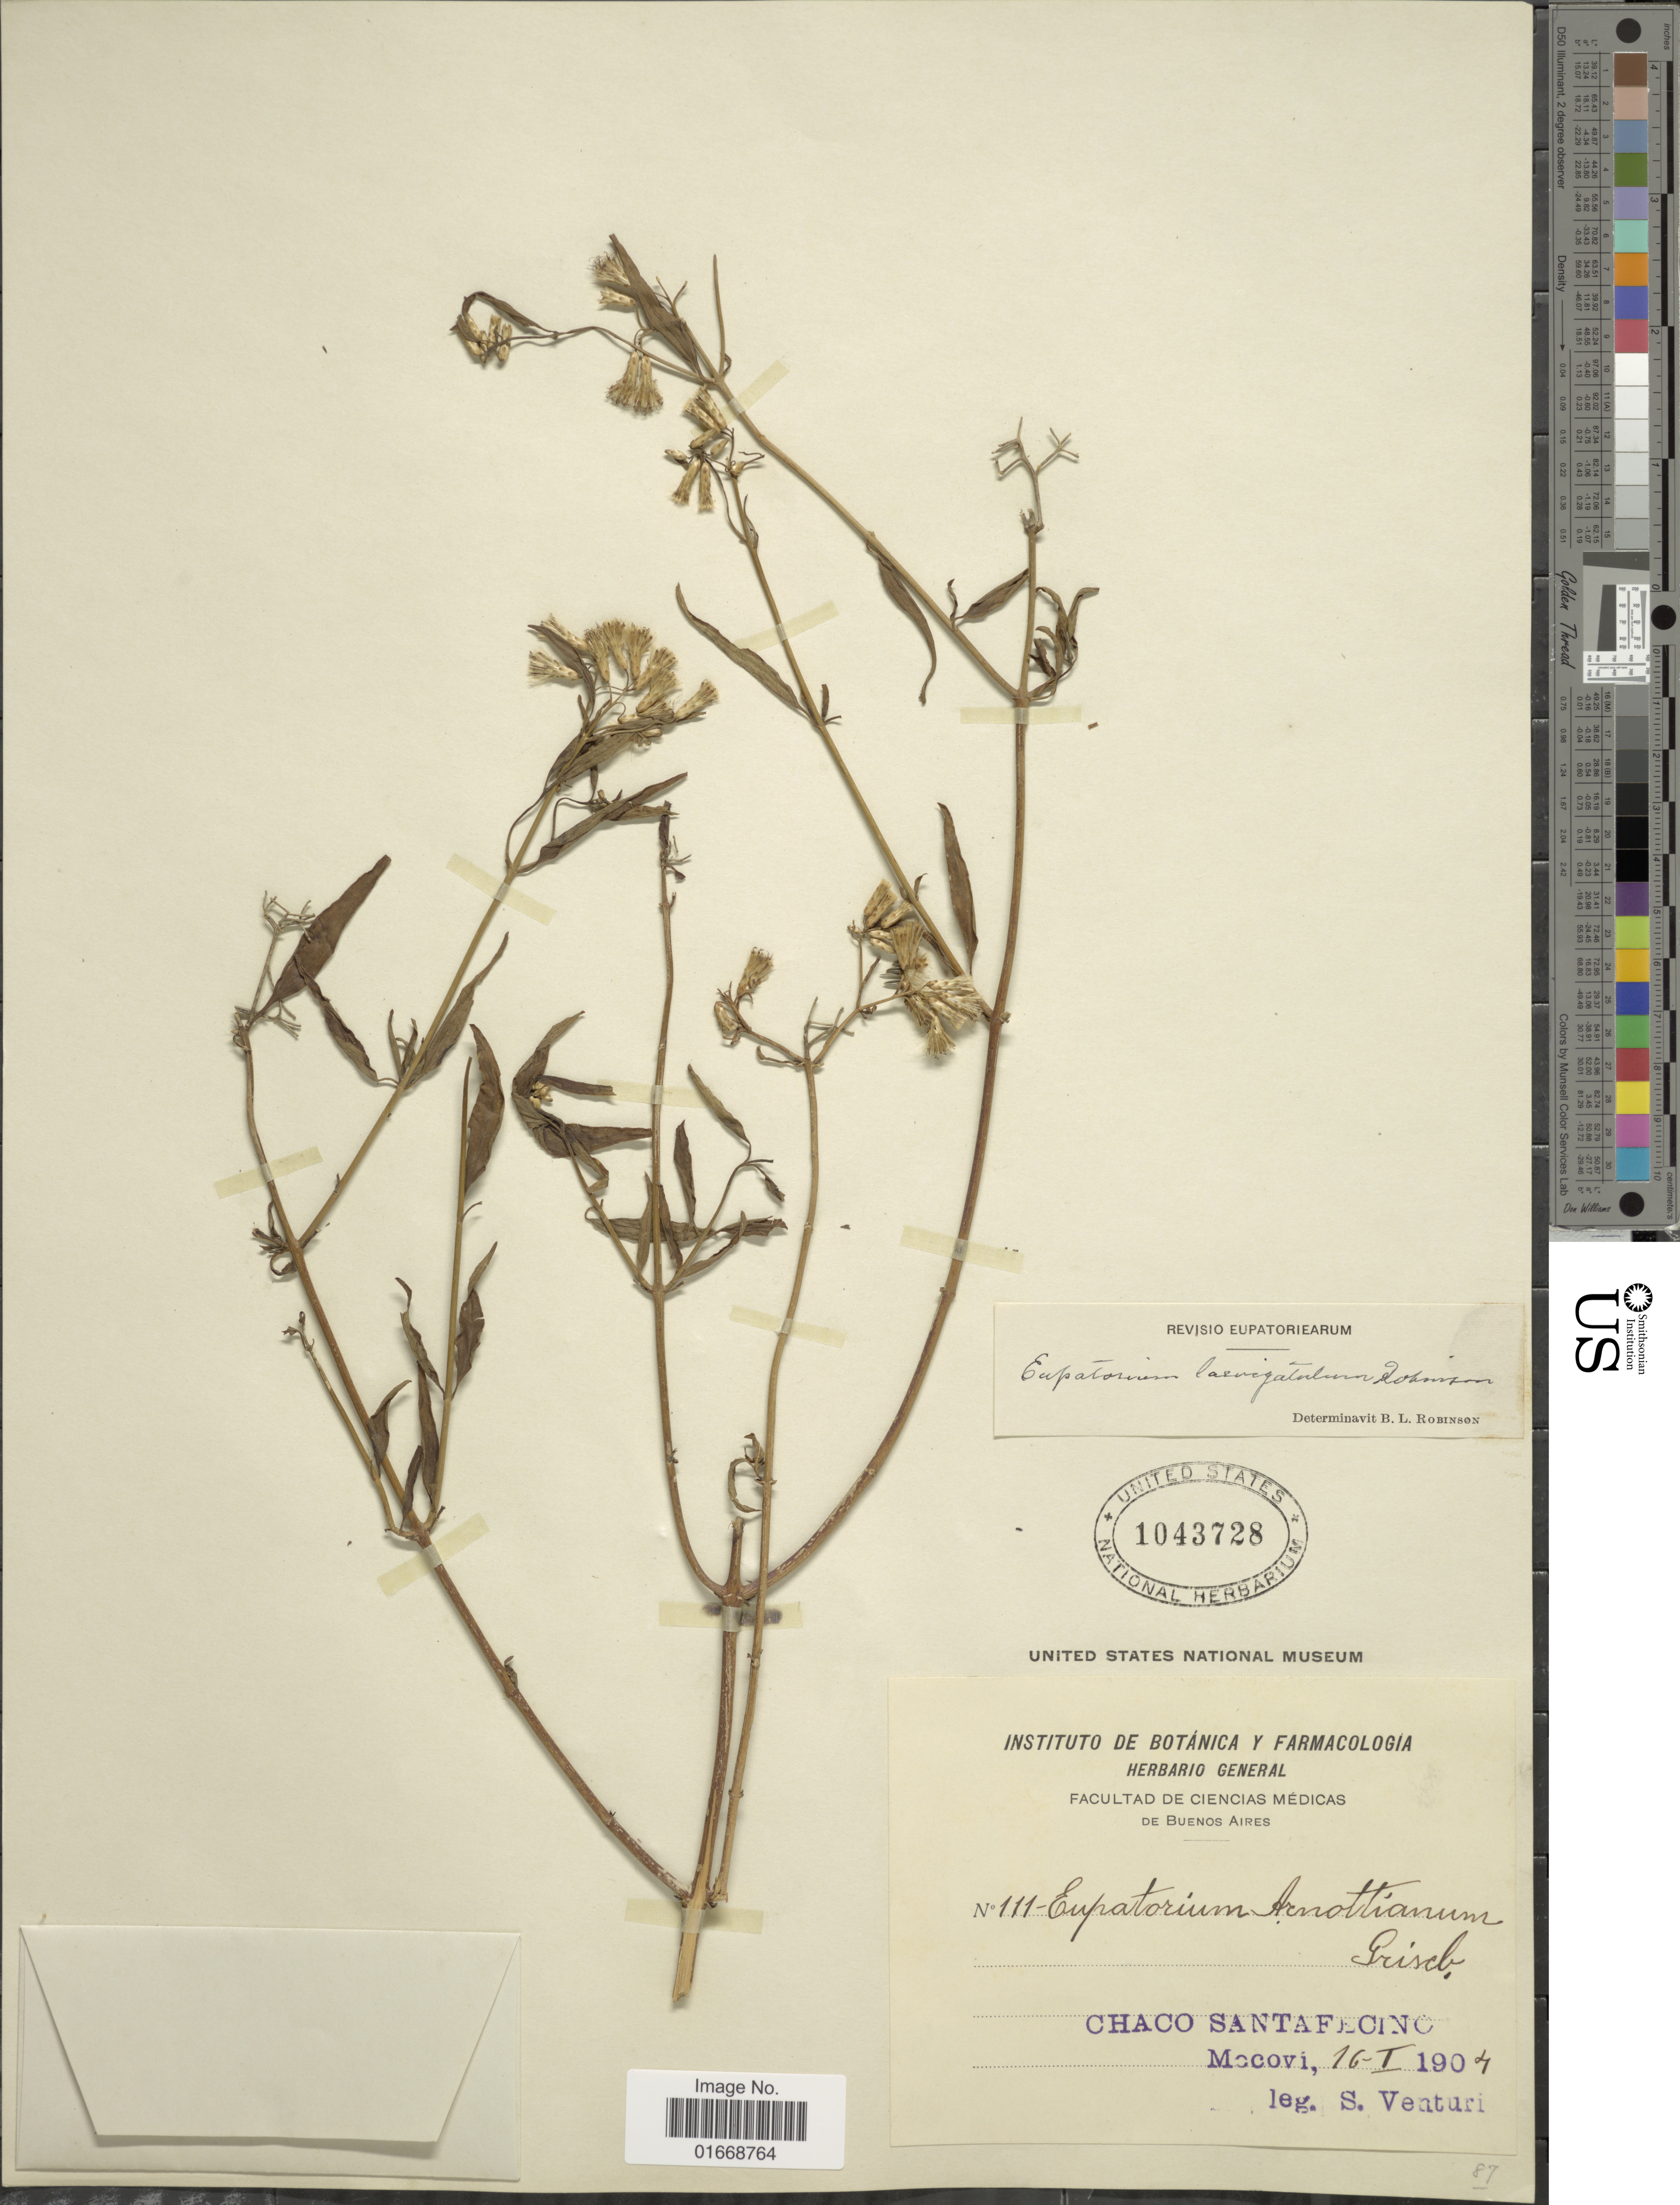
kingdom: Plantae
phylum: Tracheophyta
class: Magnoliopsida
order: Asterales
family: Asteraceae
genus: Chromolaena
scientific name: Chromolaena laevigatulum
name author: H. Rob.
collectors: S. Venturi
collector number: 111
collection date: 1904-01-16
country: Argentina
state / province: Buenos Aires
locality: Chaco Santafecino, Mocovi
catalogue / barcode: US 1043728